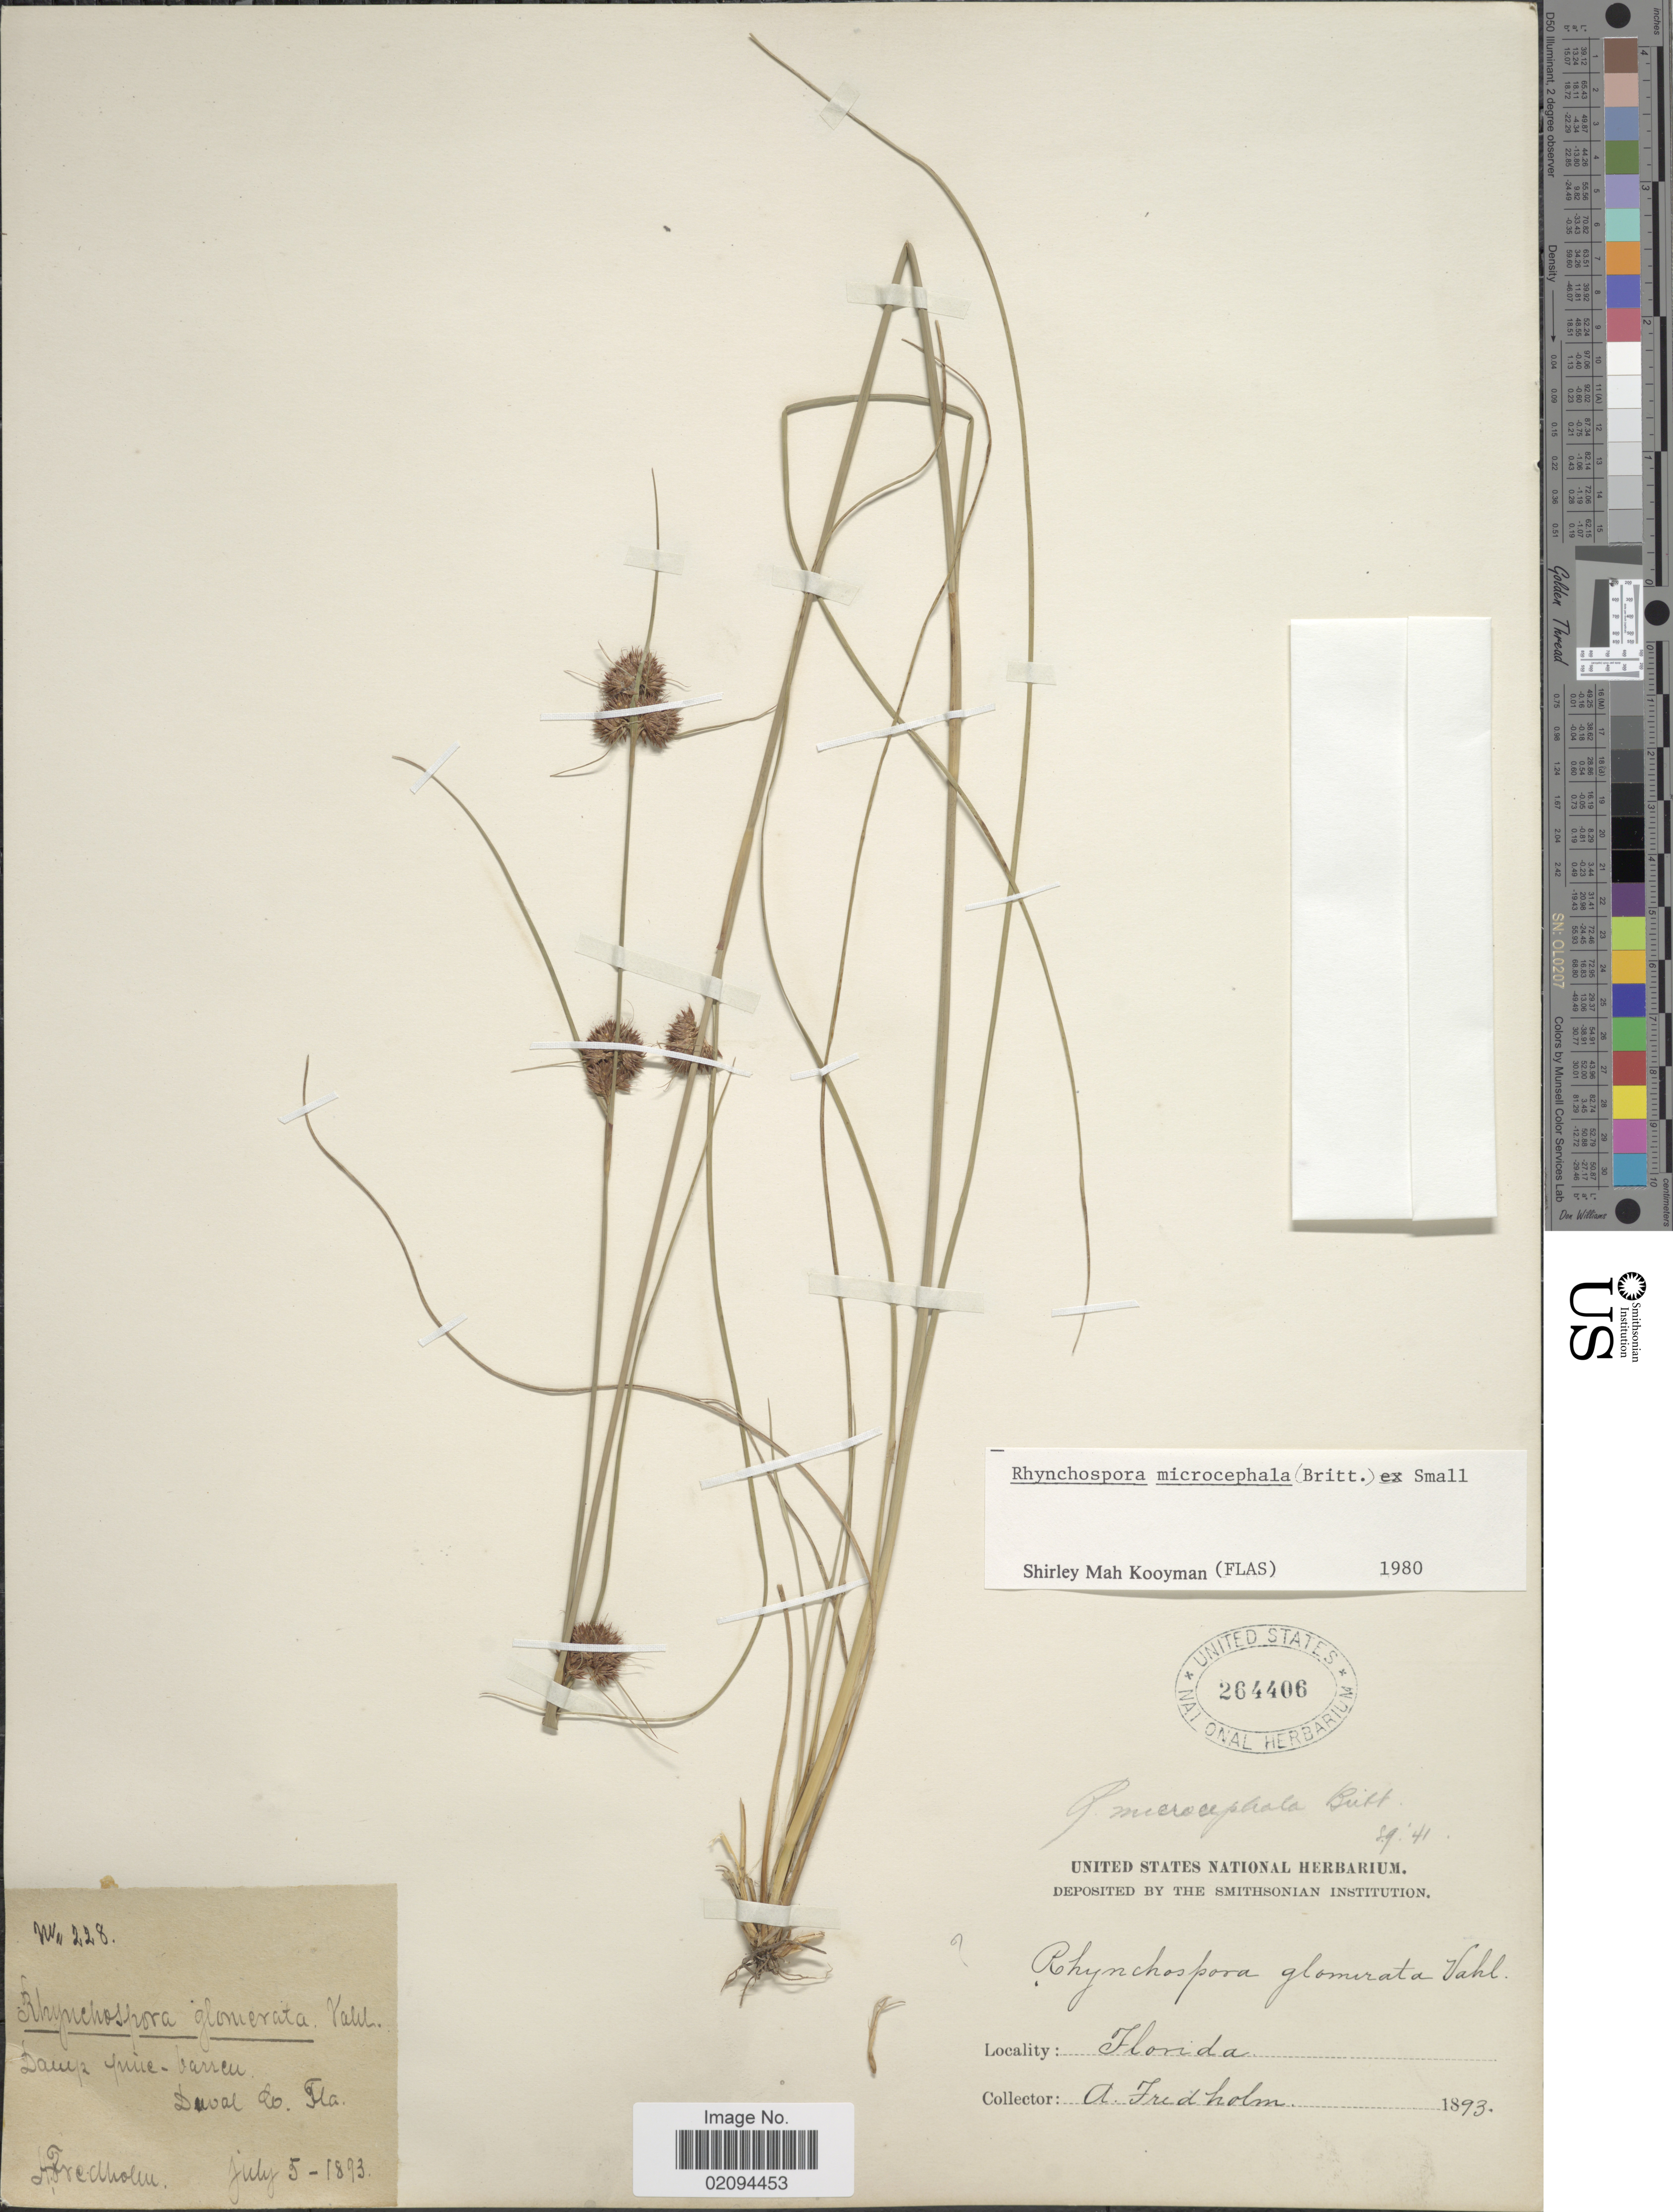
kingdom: Plantae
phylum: Tracheophyta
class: Liliopsida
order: Poales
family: Cyperaceae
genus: Rhynchospora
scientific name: Rhynchospora microcephala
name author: (Britton) Britton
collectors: A. Fredholm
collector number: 228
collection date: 1893-07-05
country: United States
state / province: Florida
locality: Damp pine - barren, Duval Co.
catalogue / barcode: US 264406